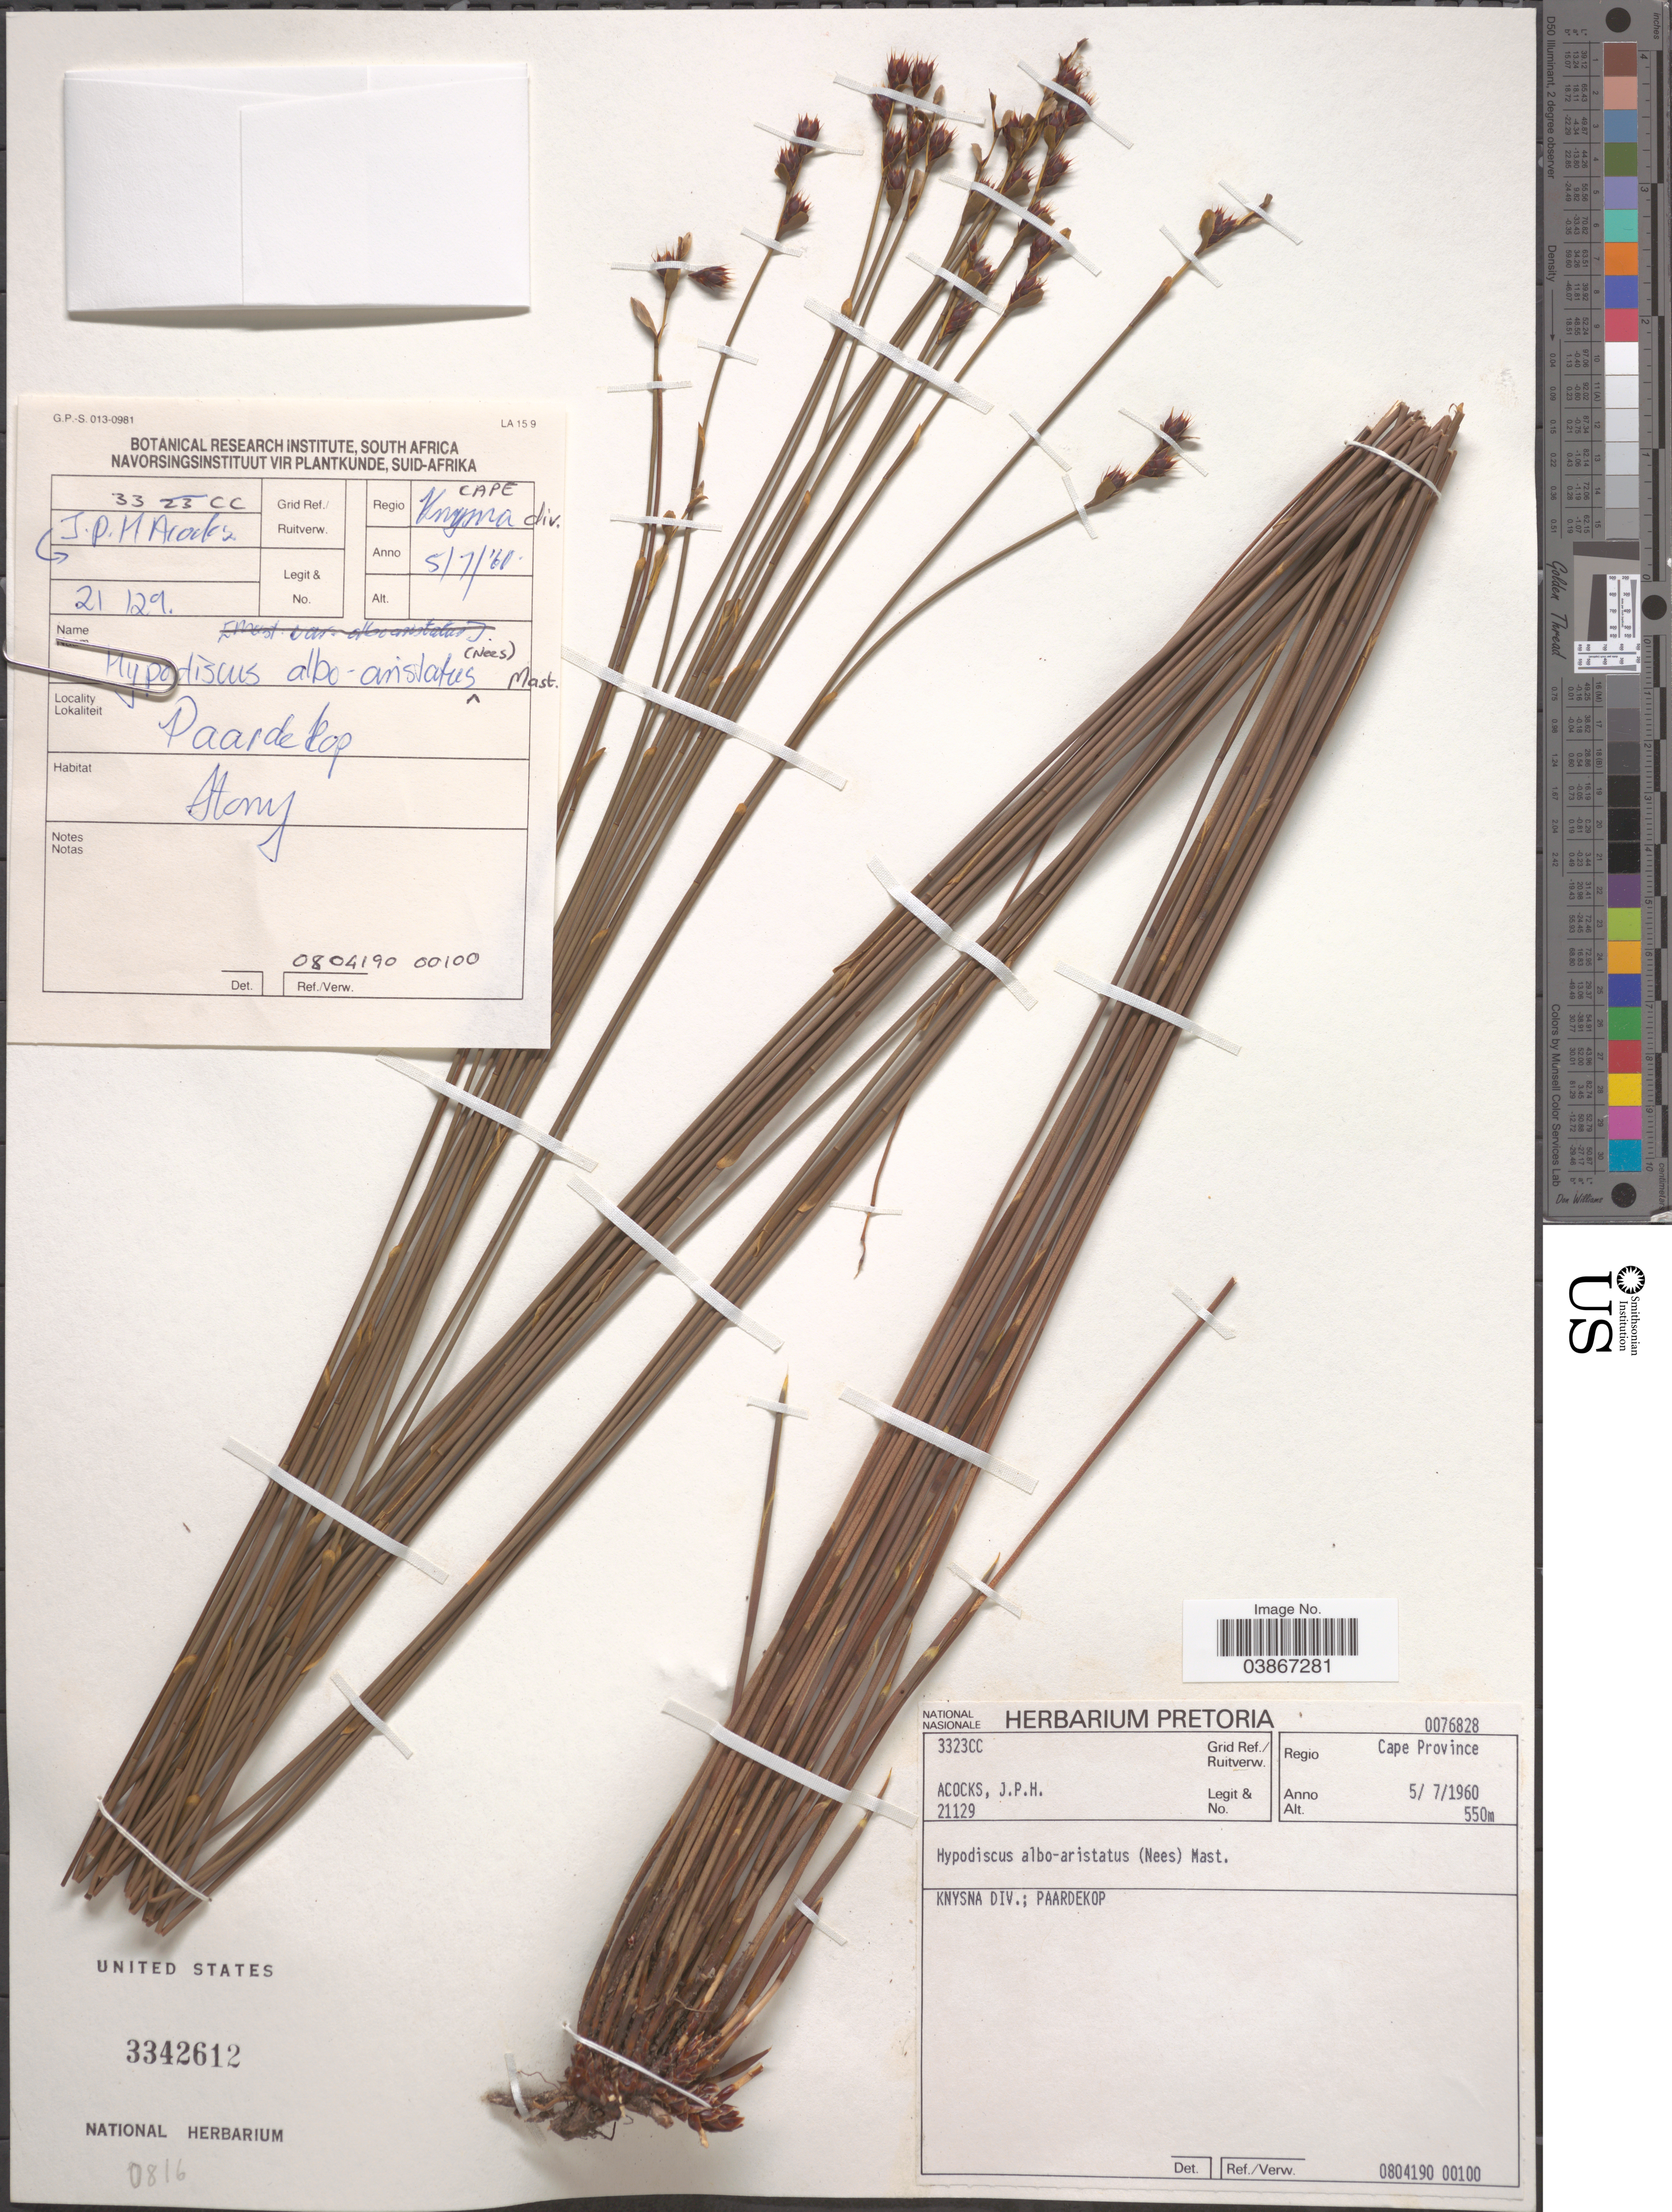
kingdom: Plantae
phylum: Tracheophyta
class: Liliopsida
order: Poales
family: Restionaceae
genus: Hypodiscus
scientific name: Hypodiscus alboaristatus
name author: (Nees) Mast.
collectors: J. P. Acocks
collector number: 21129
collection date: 1960-07-05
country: South Africa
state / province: Western Cape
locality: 3323CC Grid Ref./Ruitverw. Regio Cape Province. Knysna Div.; Paardekop.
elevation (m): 550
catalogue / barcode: US 3342612